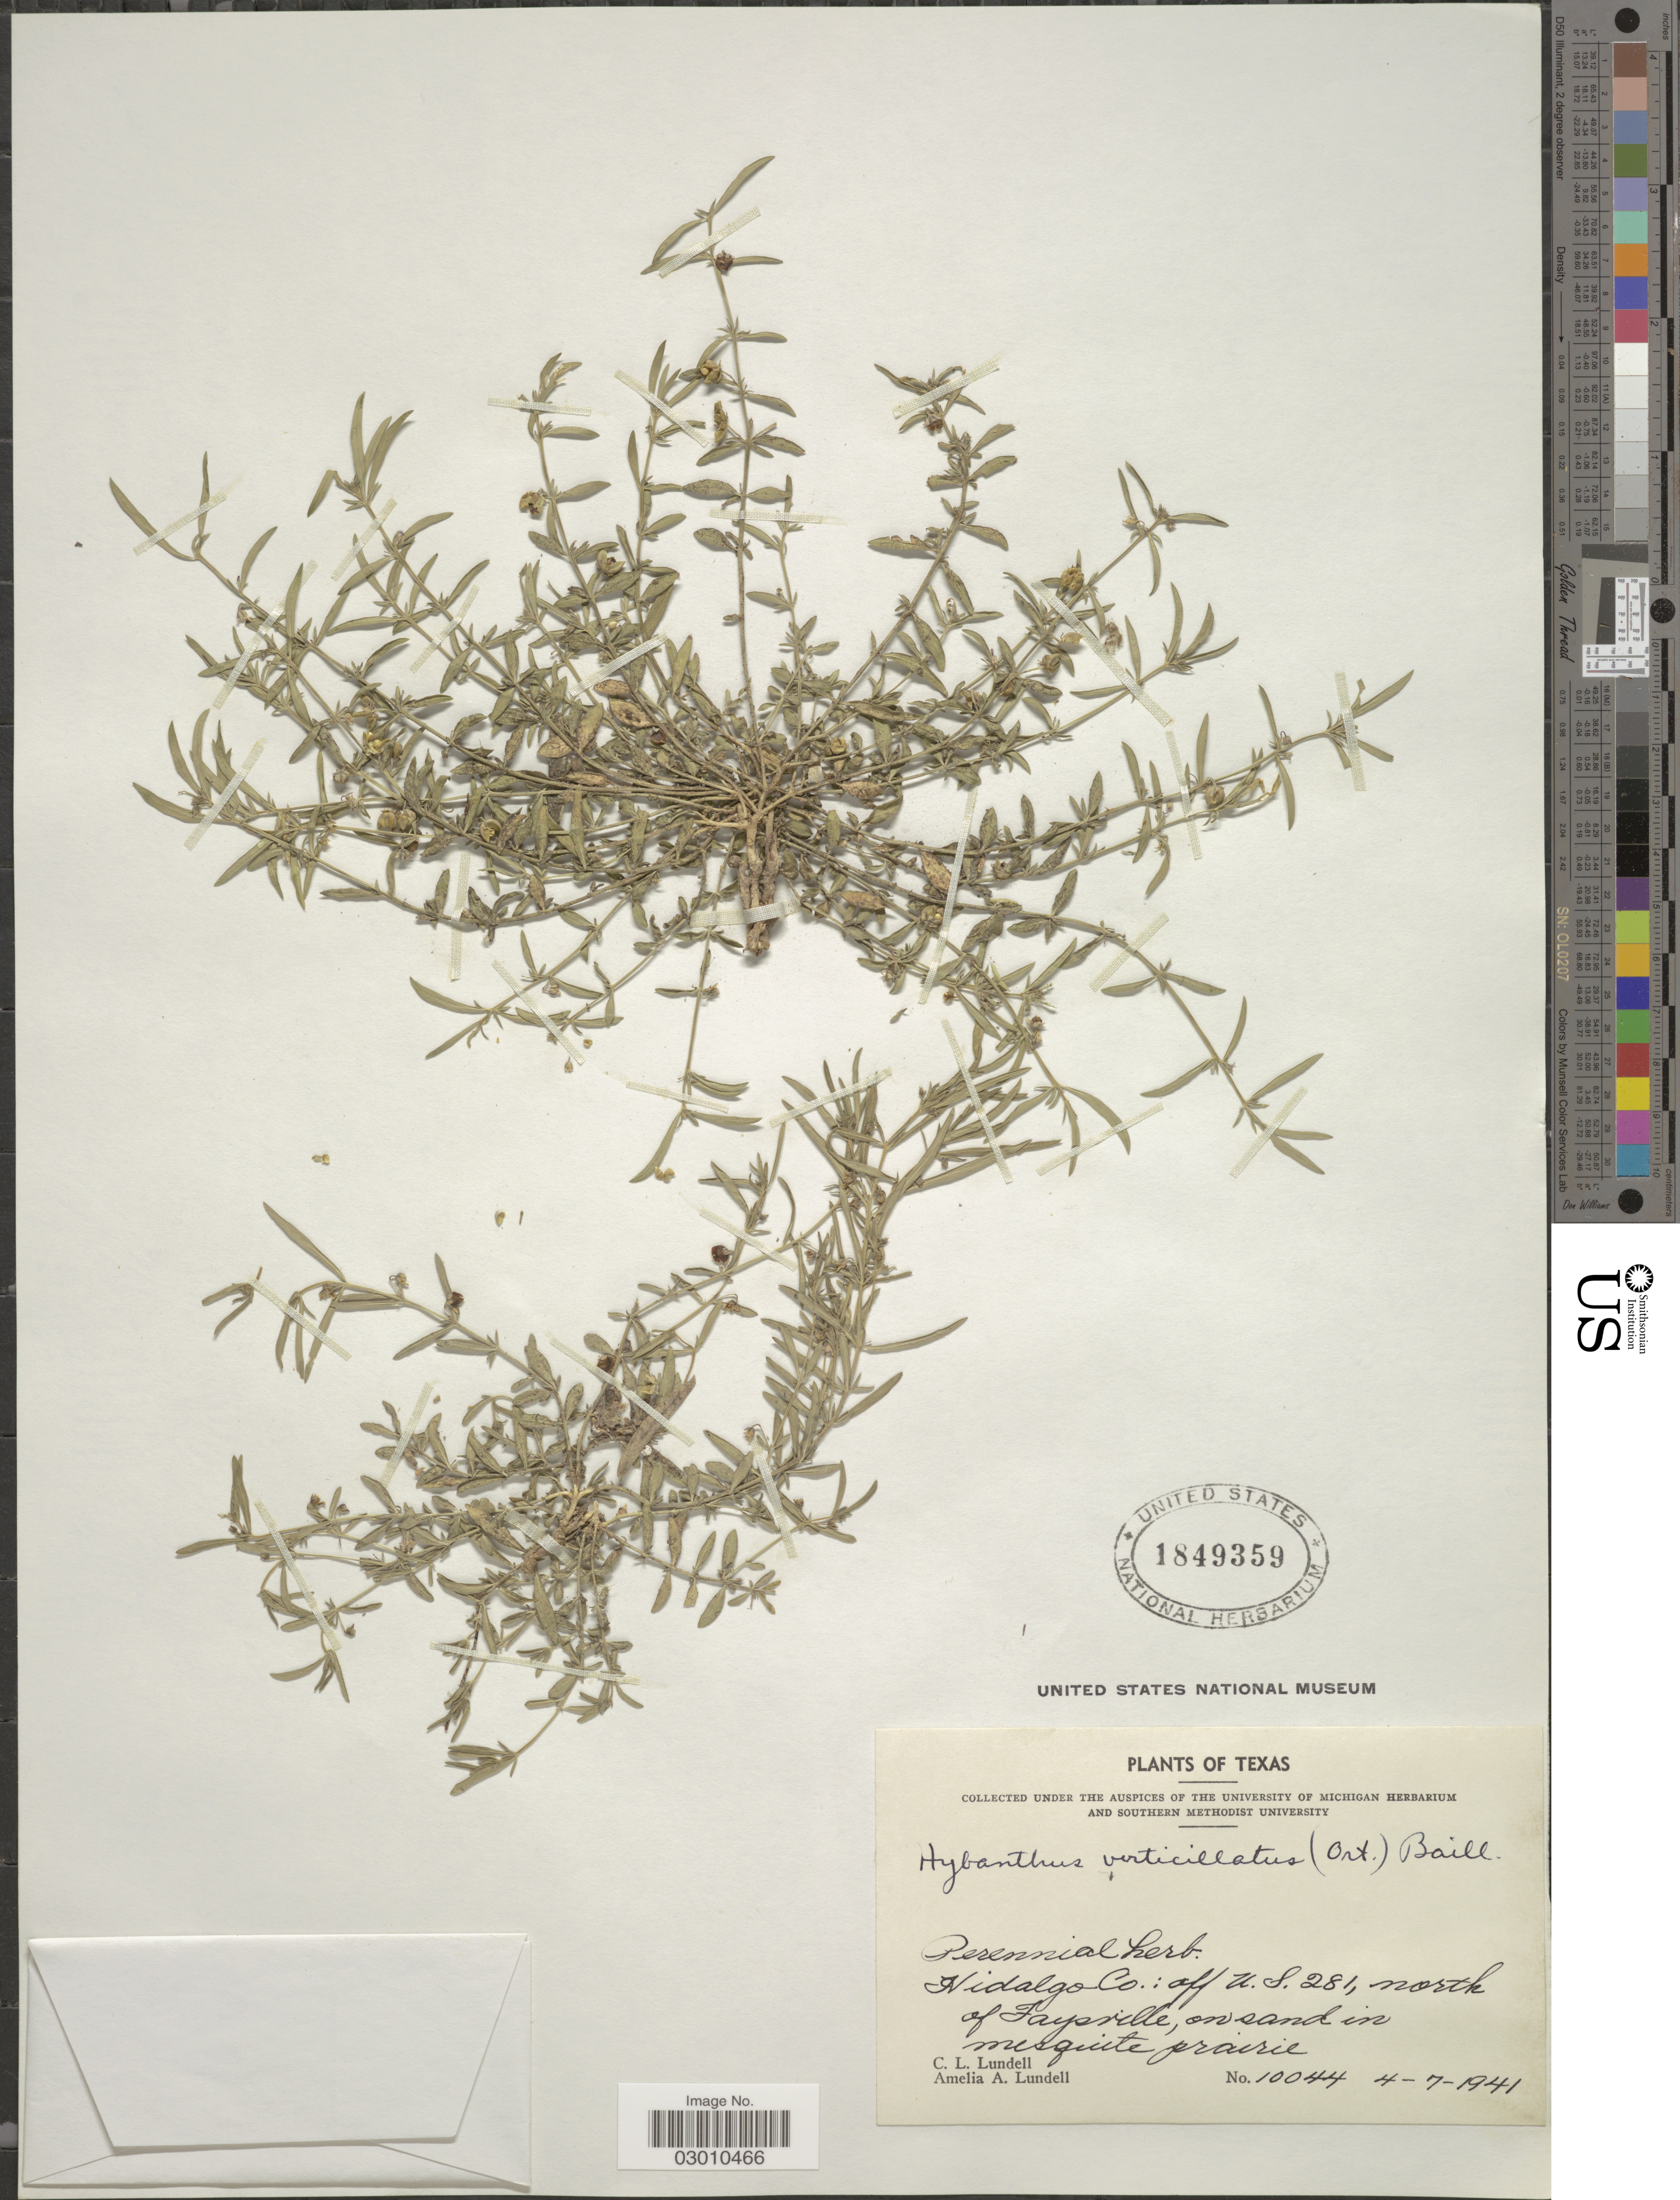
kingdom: Plantae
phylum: Tracheophyta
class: Magnoliopsida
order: Malpighiales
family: Violaceae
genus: Pombalia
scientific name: Pombalia verticillata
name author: (Ortega) Paula-Souza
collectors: C. L. Lundell & A. A. Lundell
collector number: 10044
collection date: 1941-04-07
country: United States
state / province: Texas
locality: Hidalgo Co.: off U.S. 281, north of Faysville.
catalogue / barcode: US 1849359